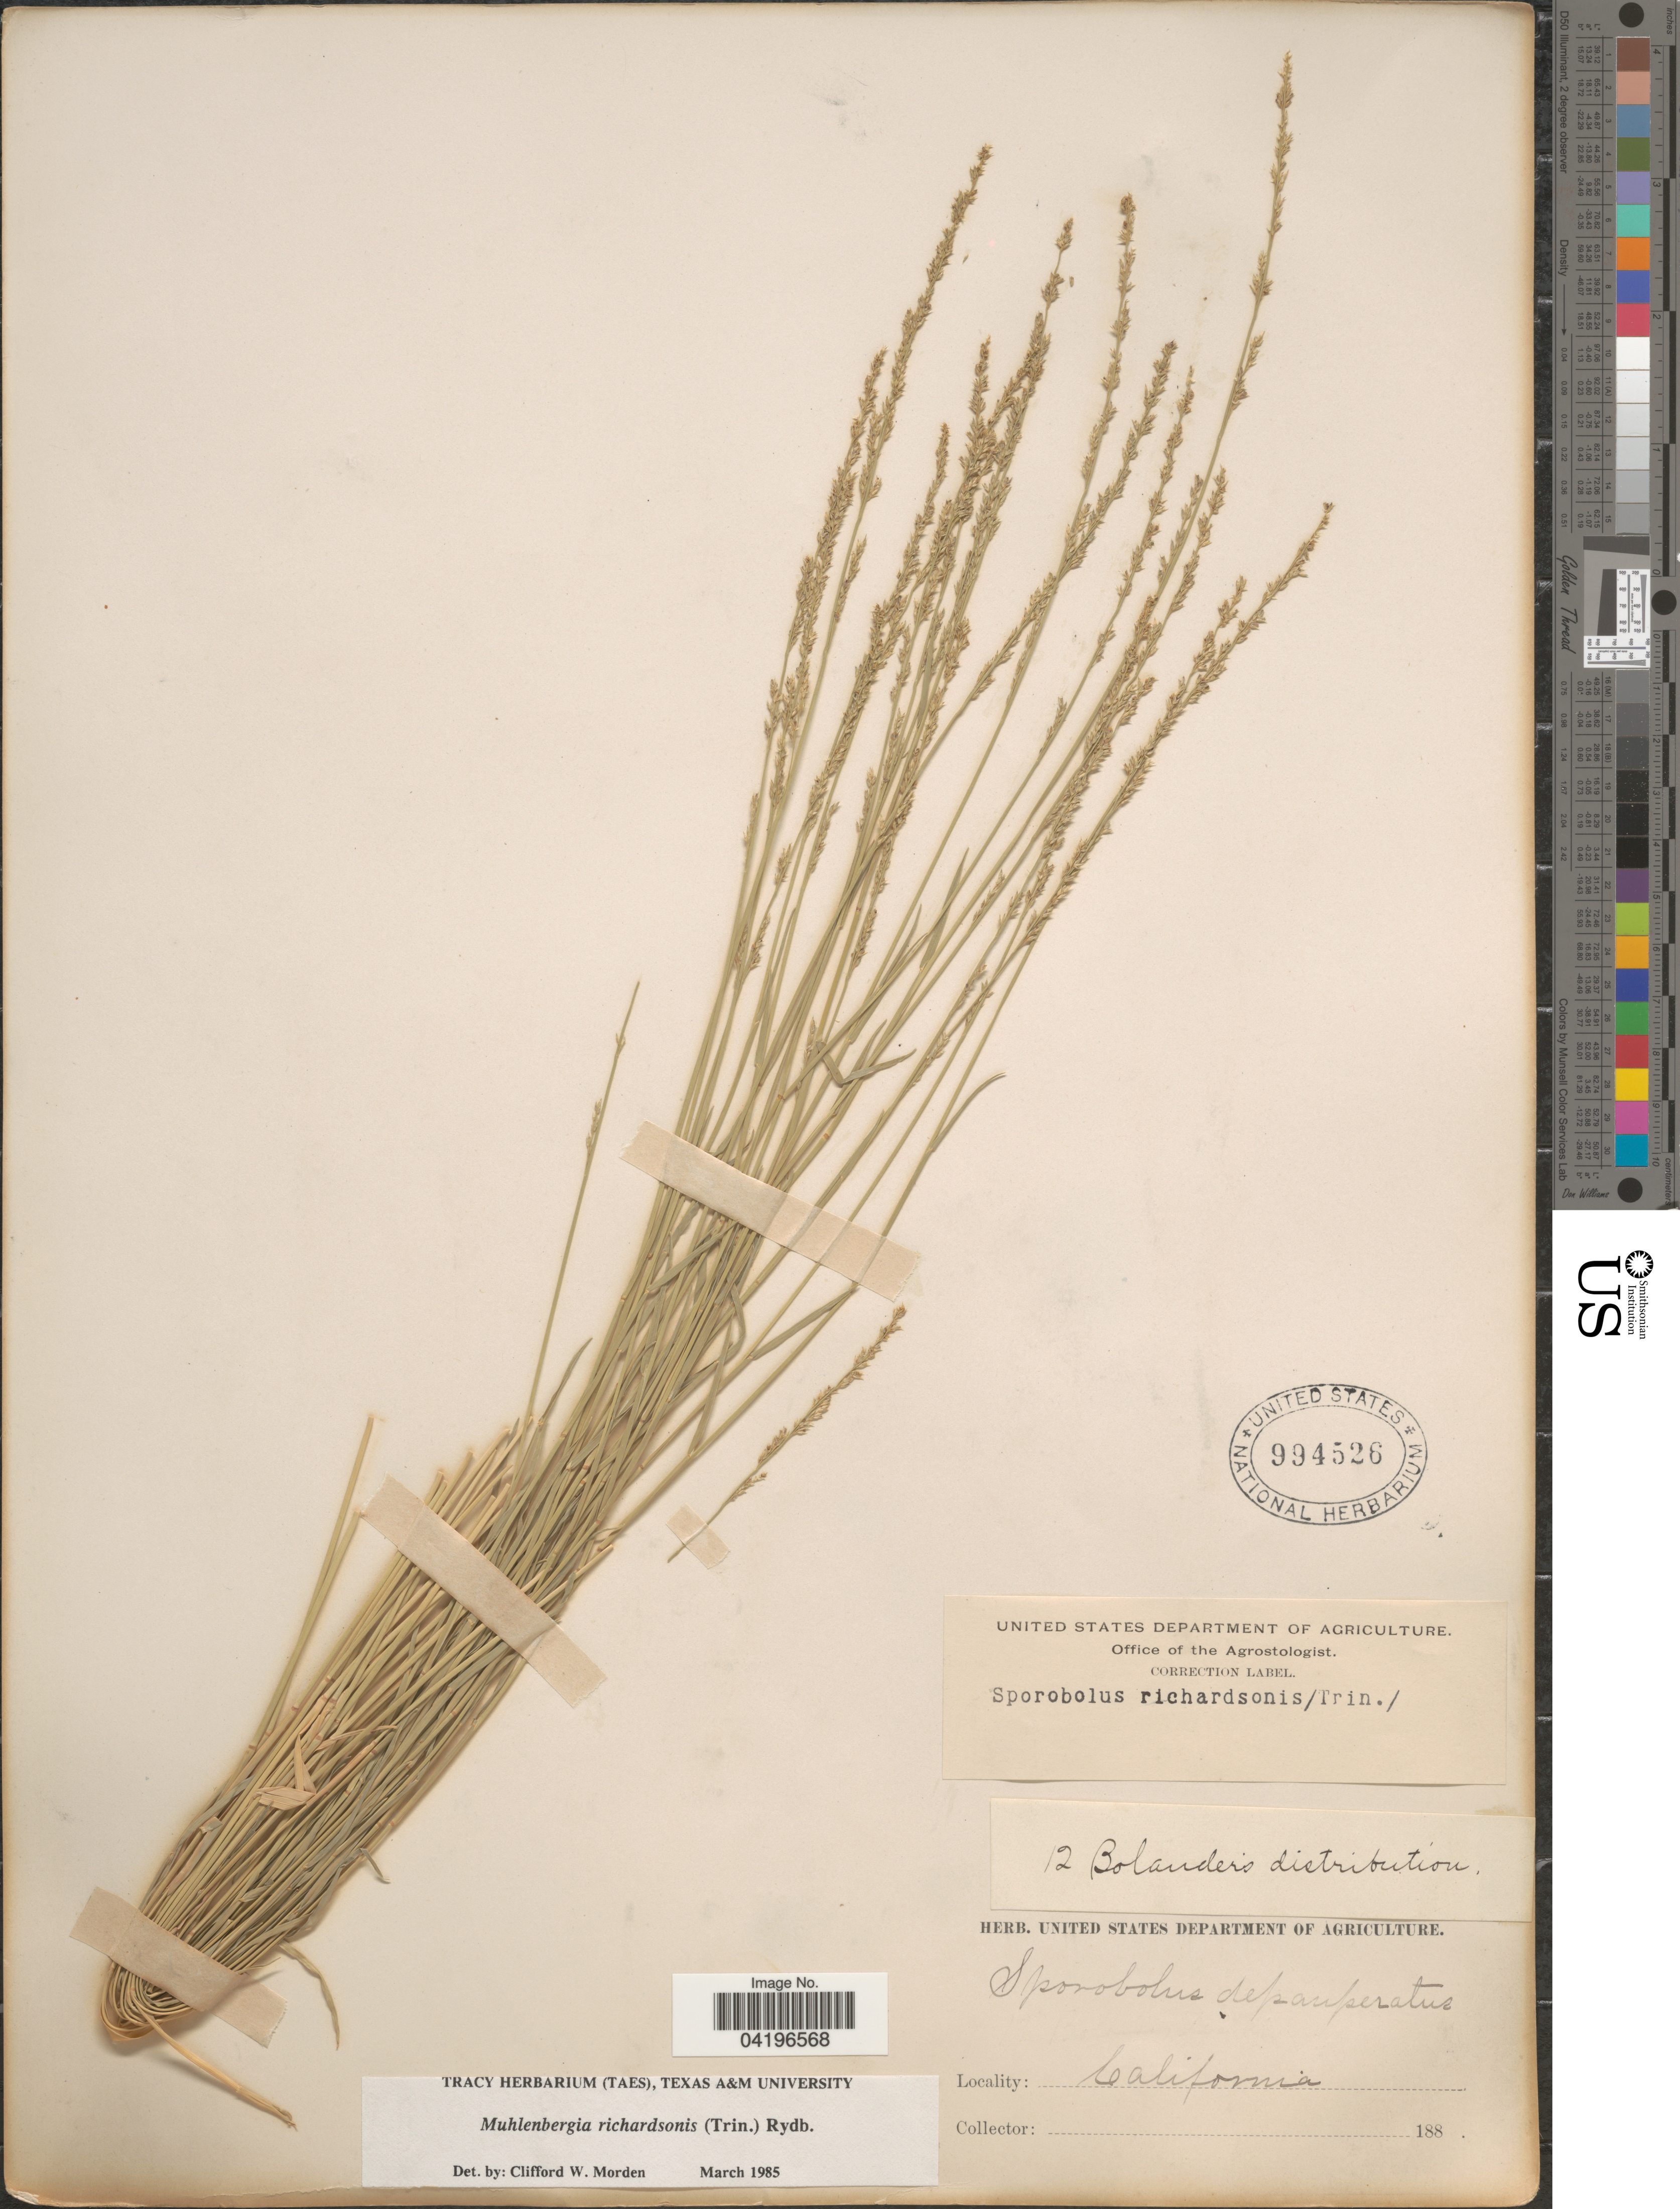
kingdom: Plantae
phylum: Tracheophyta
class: Liliopsida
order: Poales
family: Poaceae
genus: Muhlenbergia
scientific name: Muhlenbergia richardsonis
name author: (Trin.) Rydb.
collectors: J. Boeke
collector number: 12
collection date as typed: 188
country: United States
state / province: California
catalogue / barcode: US 994526